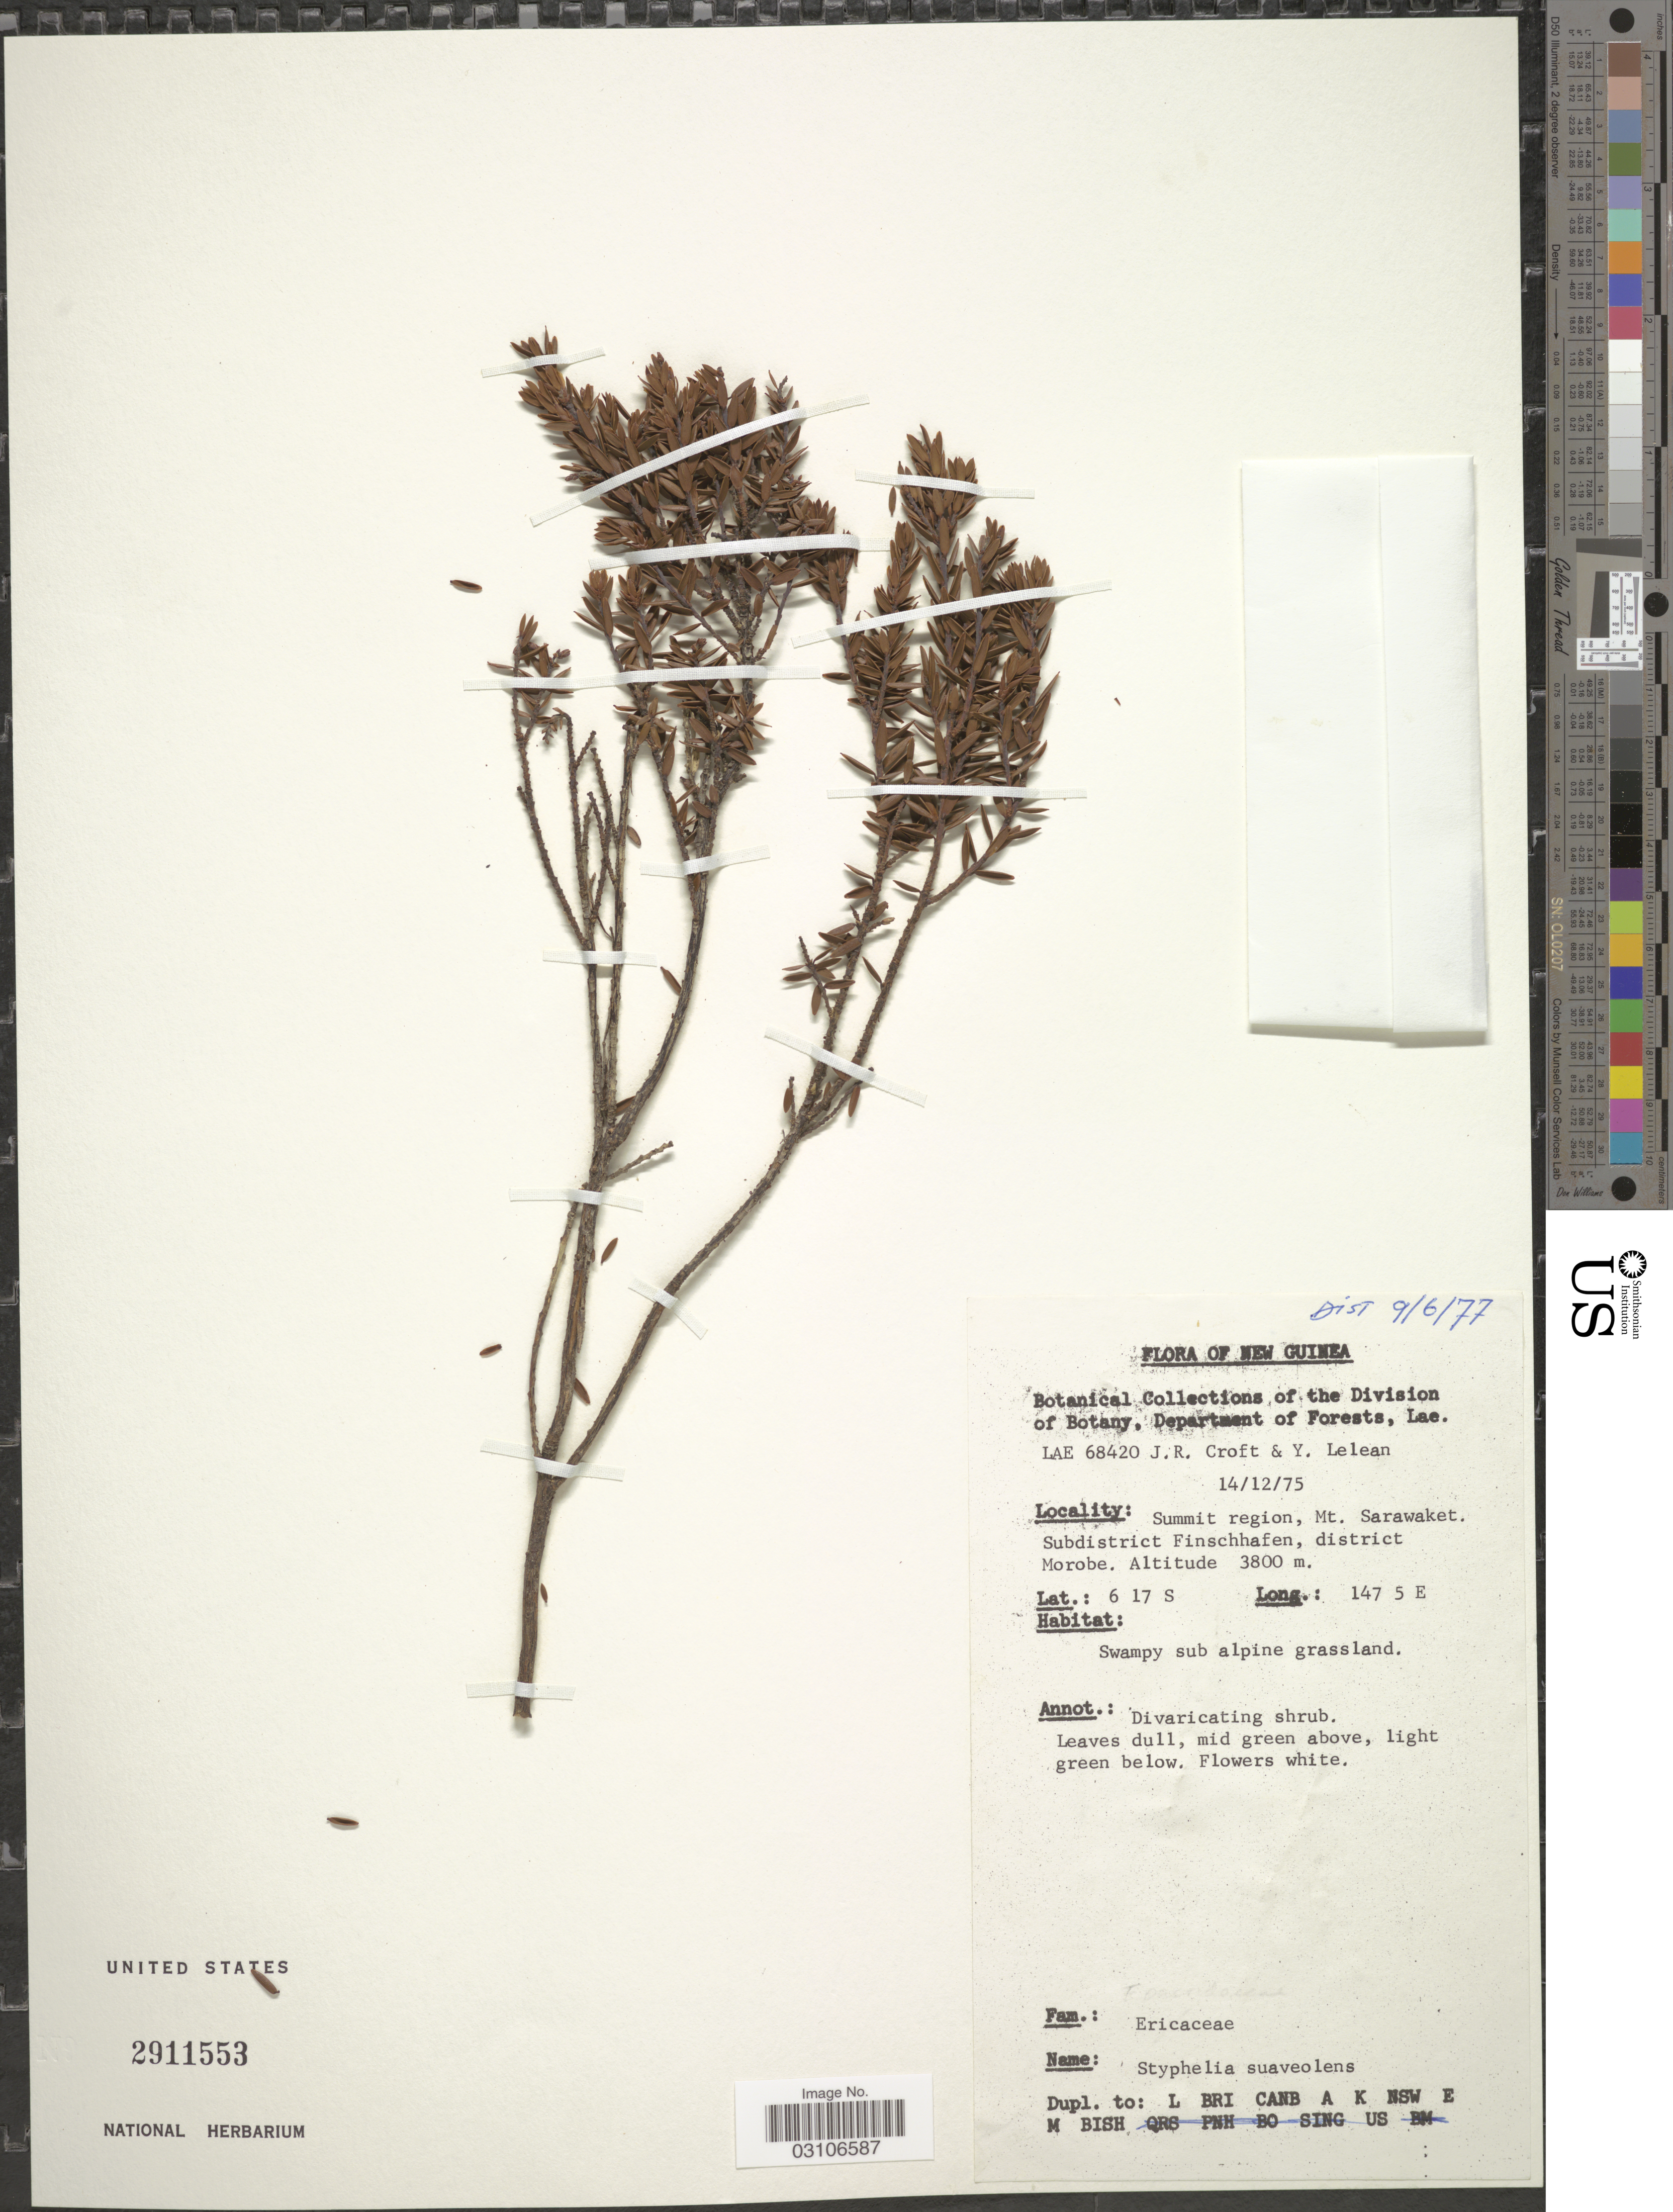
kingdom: Plantae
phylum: Tracheophyta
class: Magnoliopsida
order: Ericales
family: Ericaceae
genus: Styphelia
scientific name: Styphelia suaveolens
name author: (Hook. f.) Warb. ex P. Sarasin & Sarasin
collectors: J. R. Croft & Y. Lelean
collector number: LAE68420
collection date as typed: Transcribed d/m/y: 14/12/75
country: Papua New Guinea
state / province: Morobe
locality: New Guinea. Summit region, Mt. Sarawaket. Subdistrict Fnschhafen, district Morobe.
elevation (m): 3800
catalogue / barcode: US 2911553